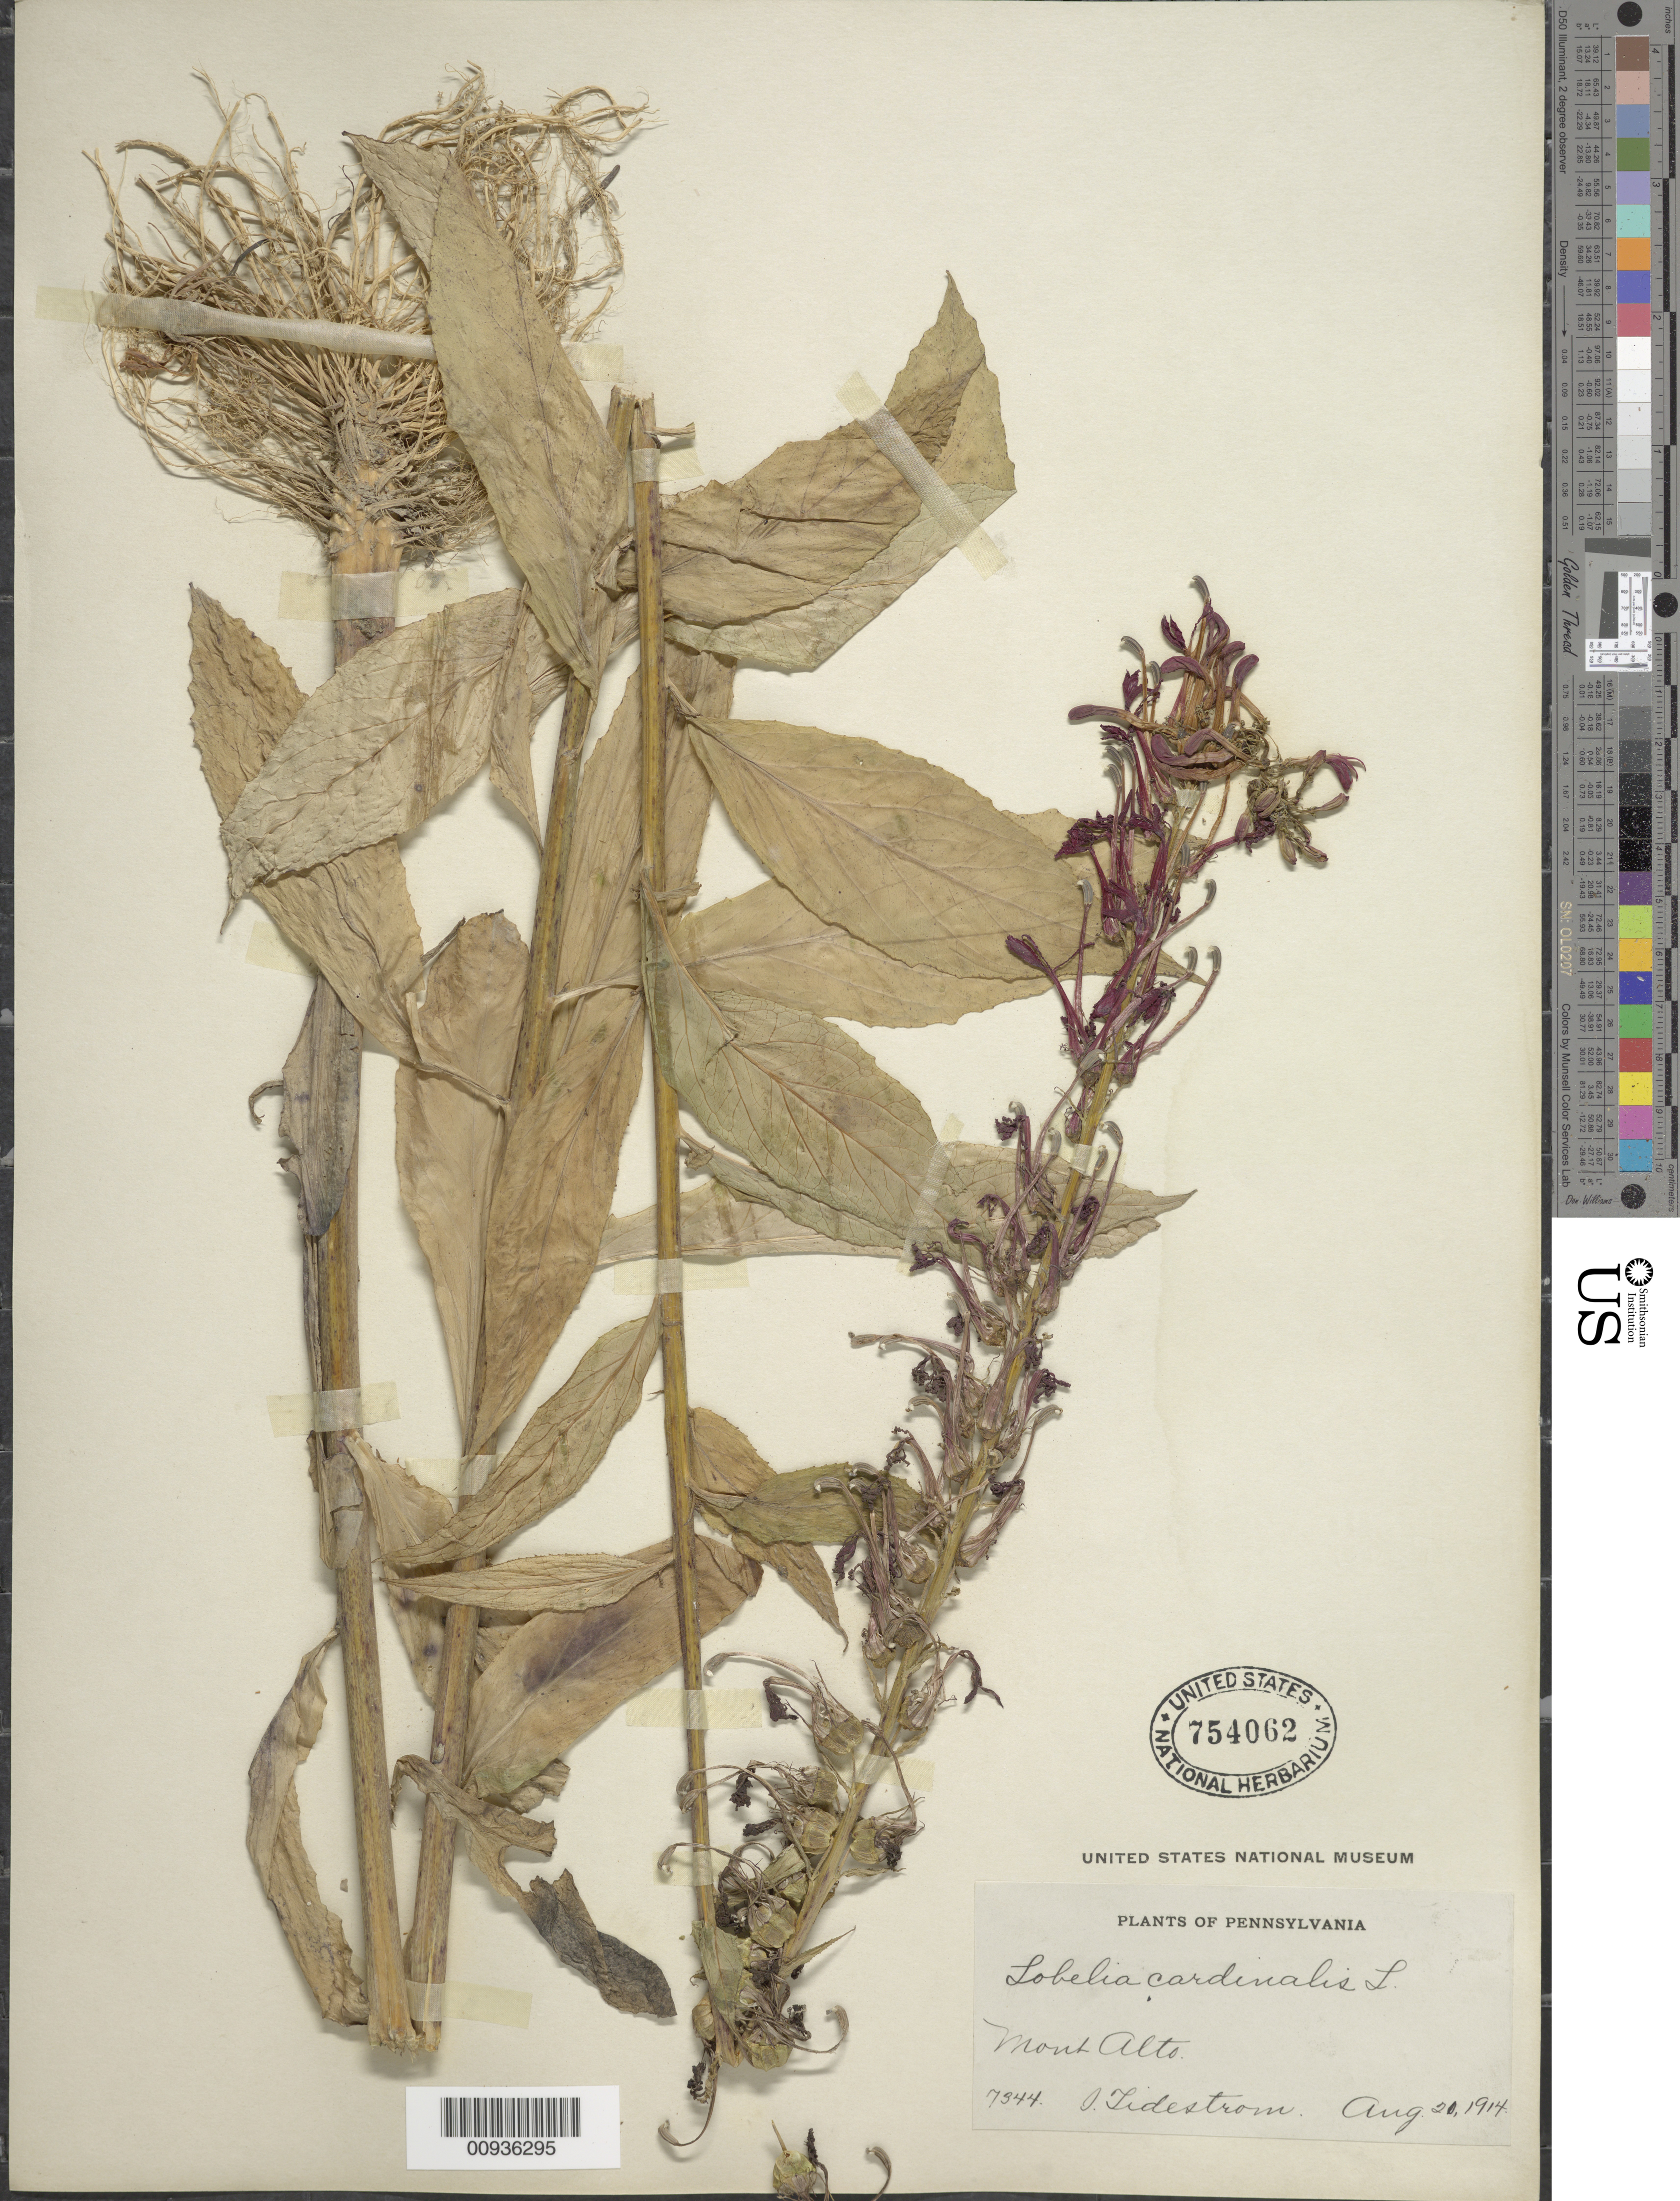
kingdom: Plantae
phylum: Tracheophyta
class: Magnoliopsida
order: Asterales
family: Campanulaceae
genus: Lobelia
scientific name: Lobelia cardinalis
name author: L.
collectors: I. F. Tidestrom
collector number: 7344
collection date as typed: Aug. 21, 1914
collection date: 1914-08-21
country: United States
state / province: Pennsylvania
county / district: Franklin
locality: Mont Alto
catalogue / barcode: US 754062